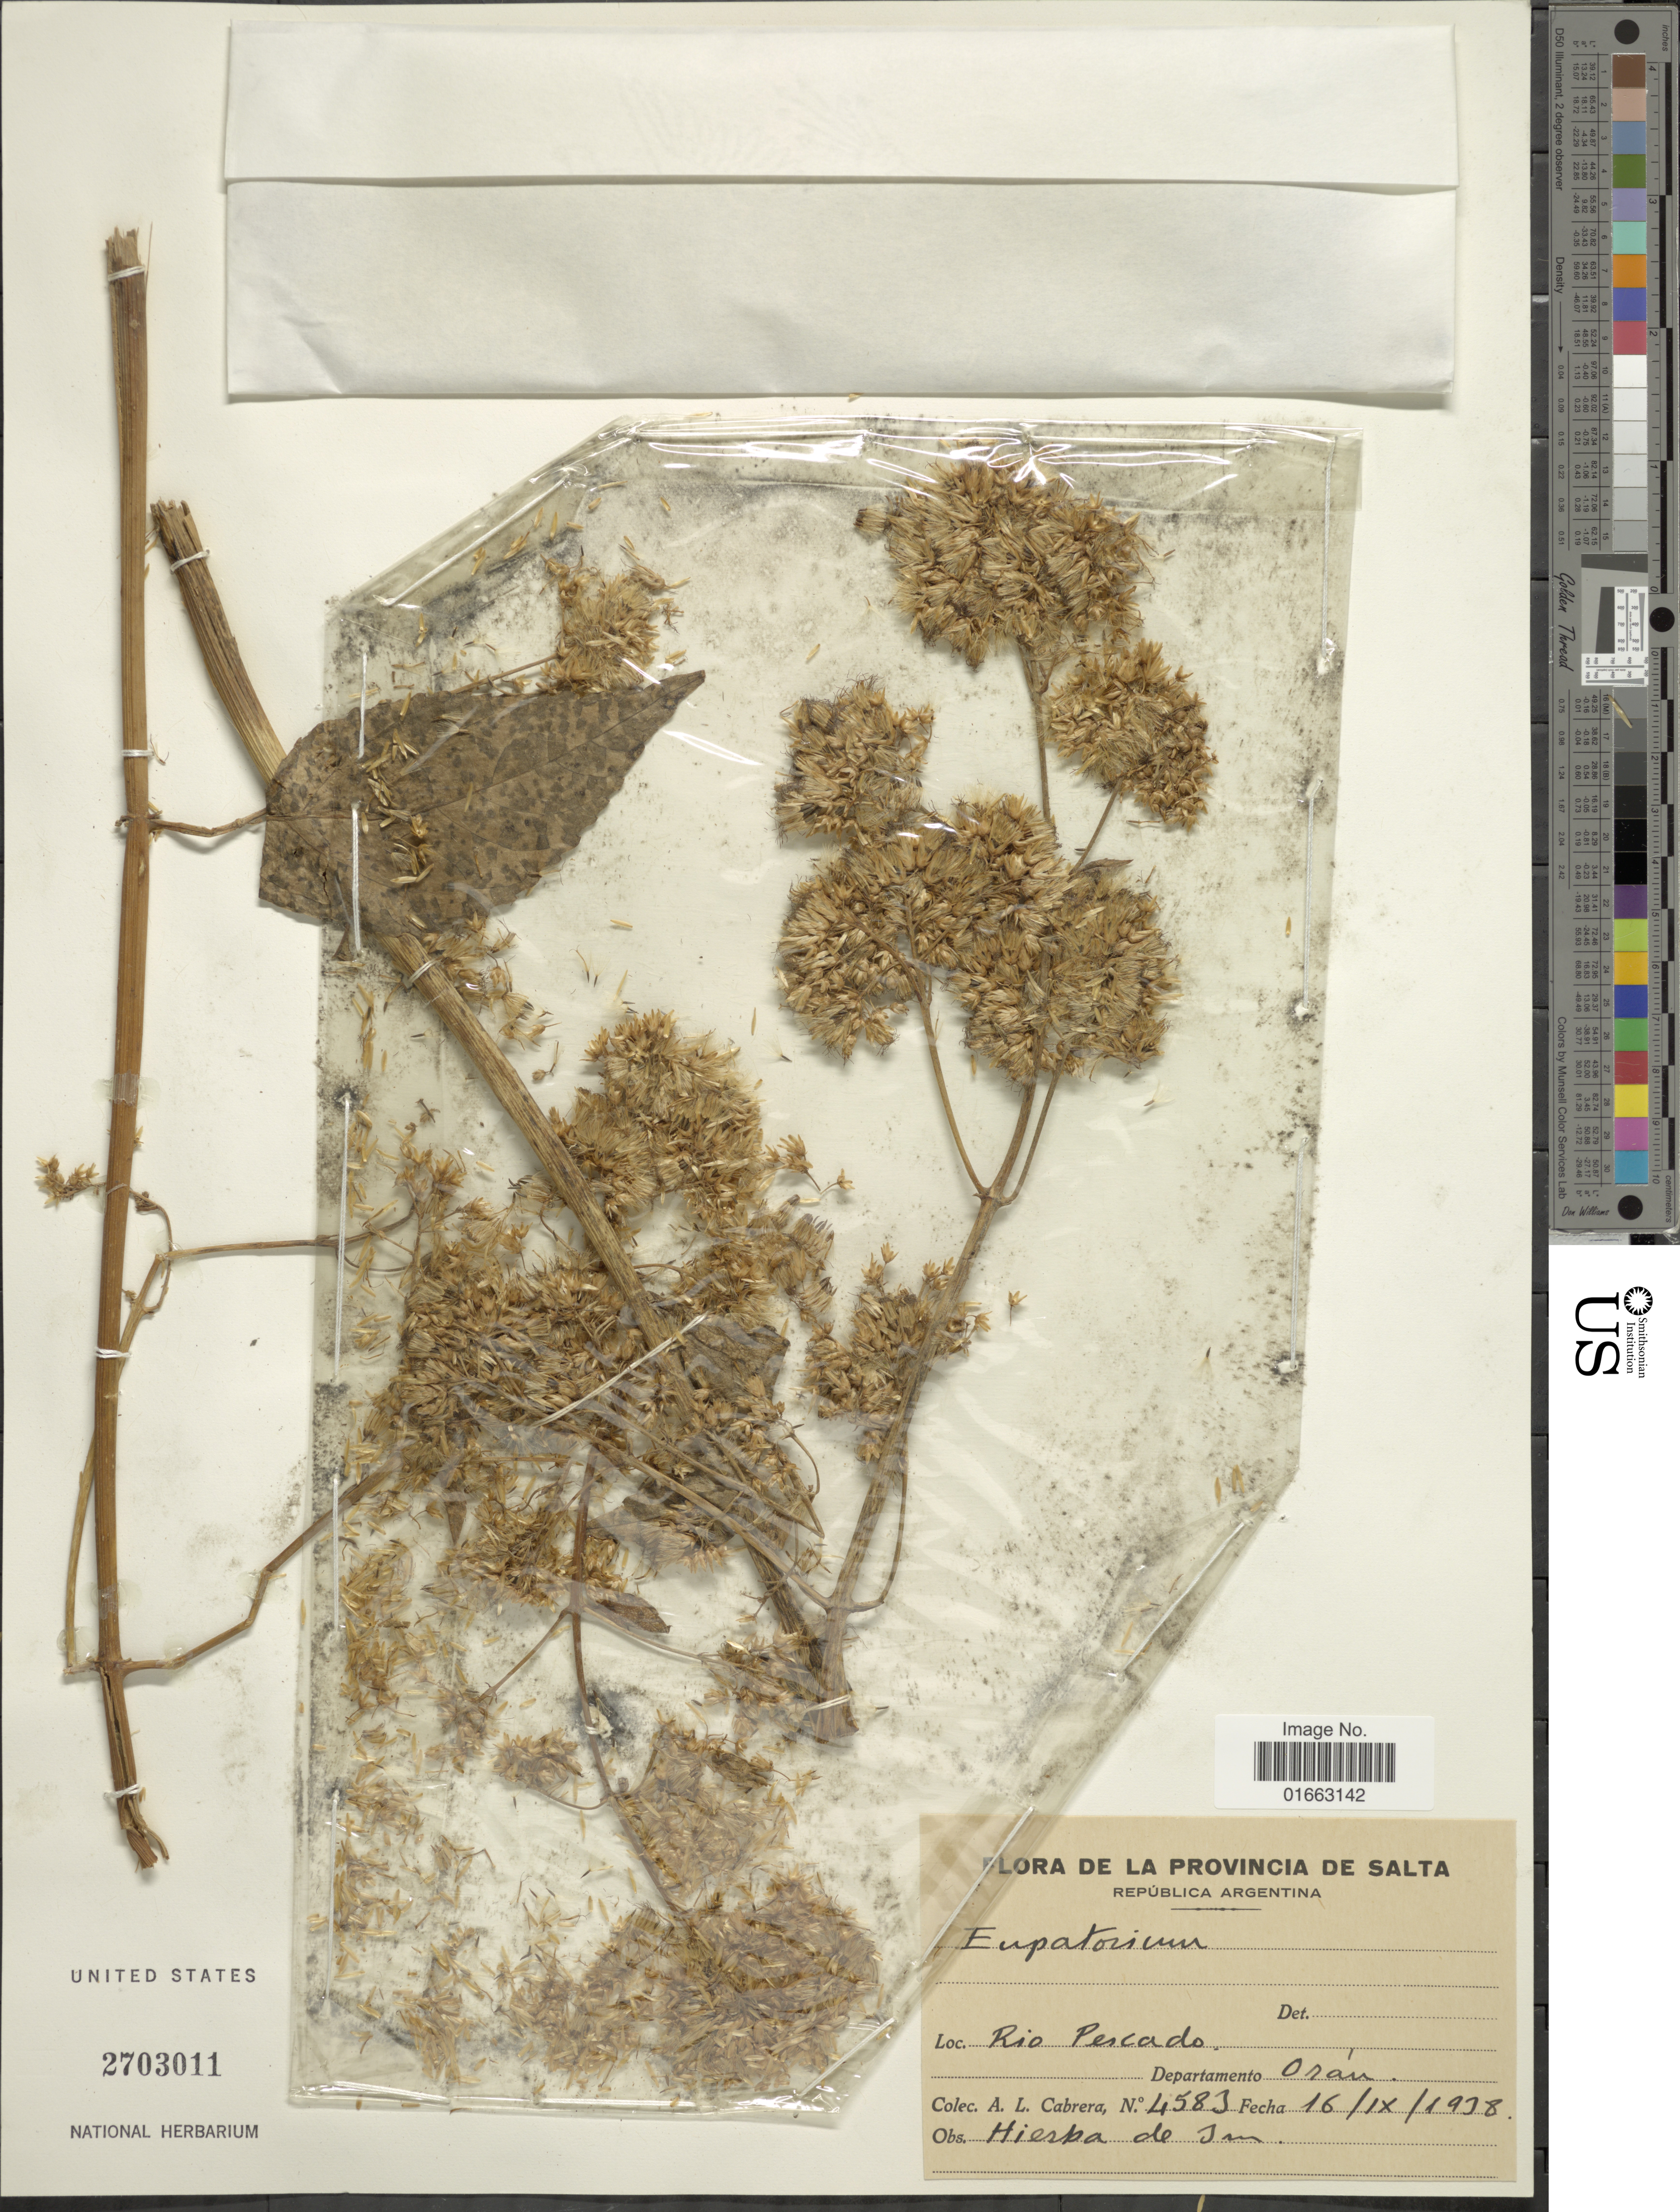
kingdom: Plantae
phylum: Tracheophyta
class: Magnoliopsida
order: Asterales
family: Asteraceae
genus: Critonia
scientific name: Critonia morifolia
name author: (Mill.) R.M. King & H. Rob.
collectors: A. L. Cabrera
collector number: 4583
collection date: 1938-09-16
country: Argentina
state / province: Salta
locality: República Argentina, Rio Pescado, Departamento Orán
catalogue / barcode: US 2703011